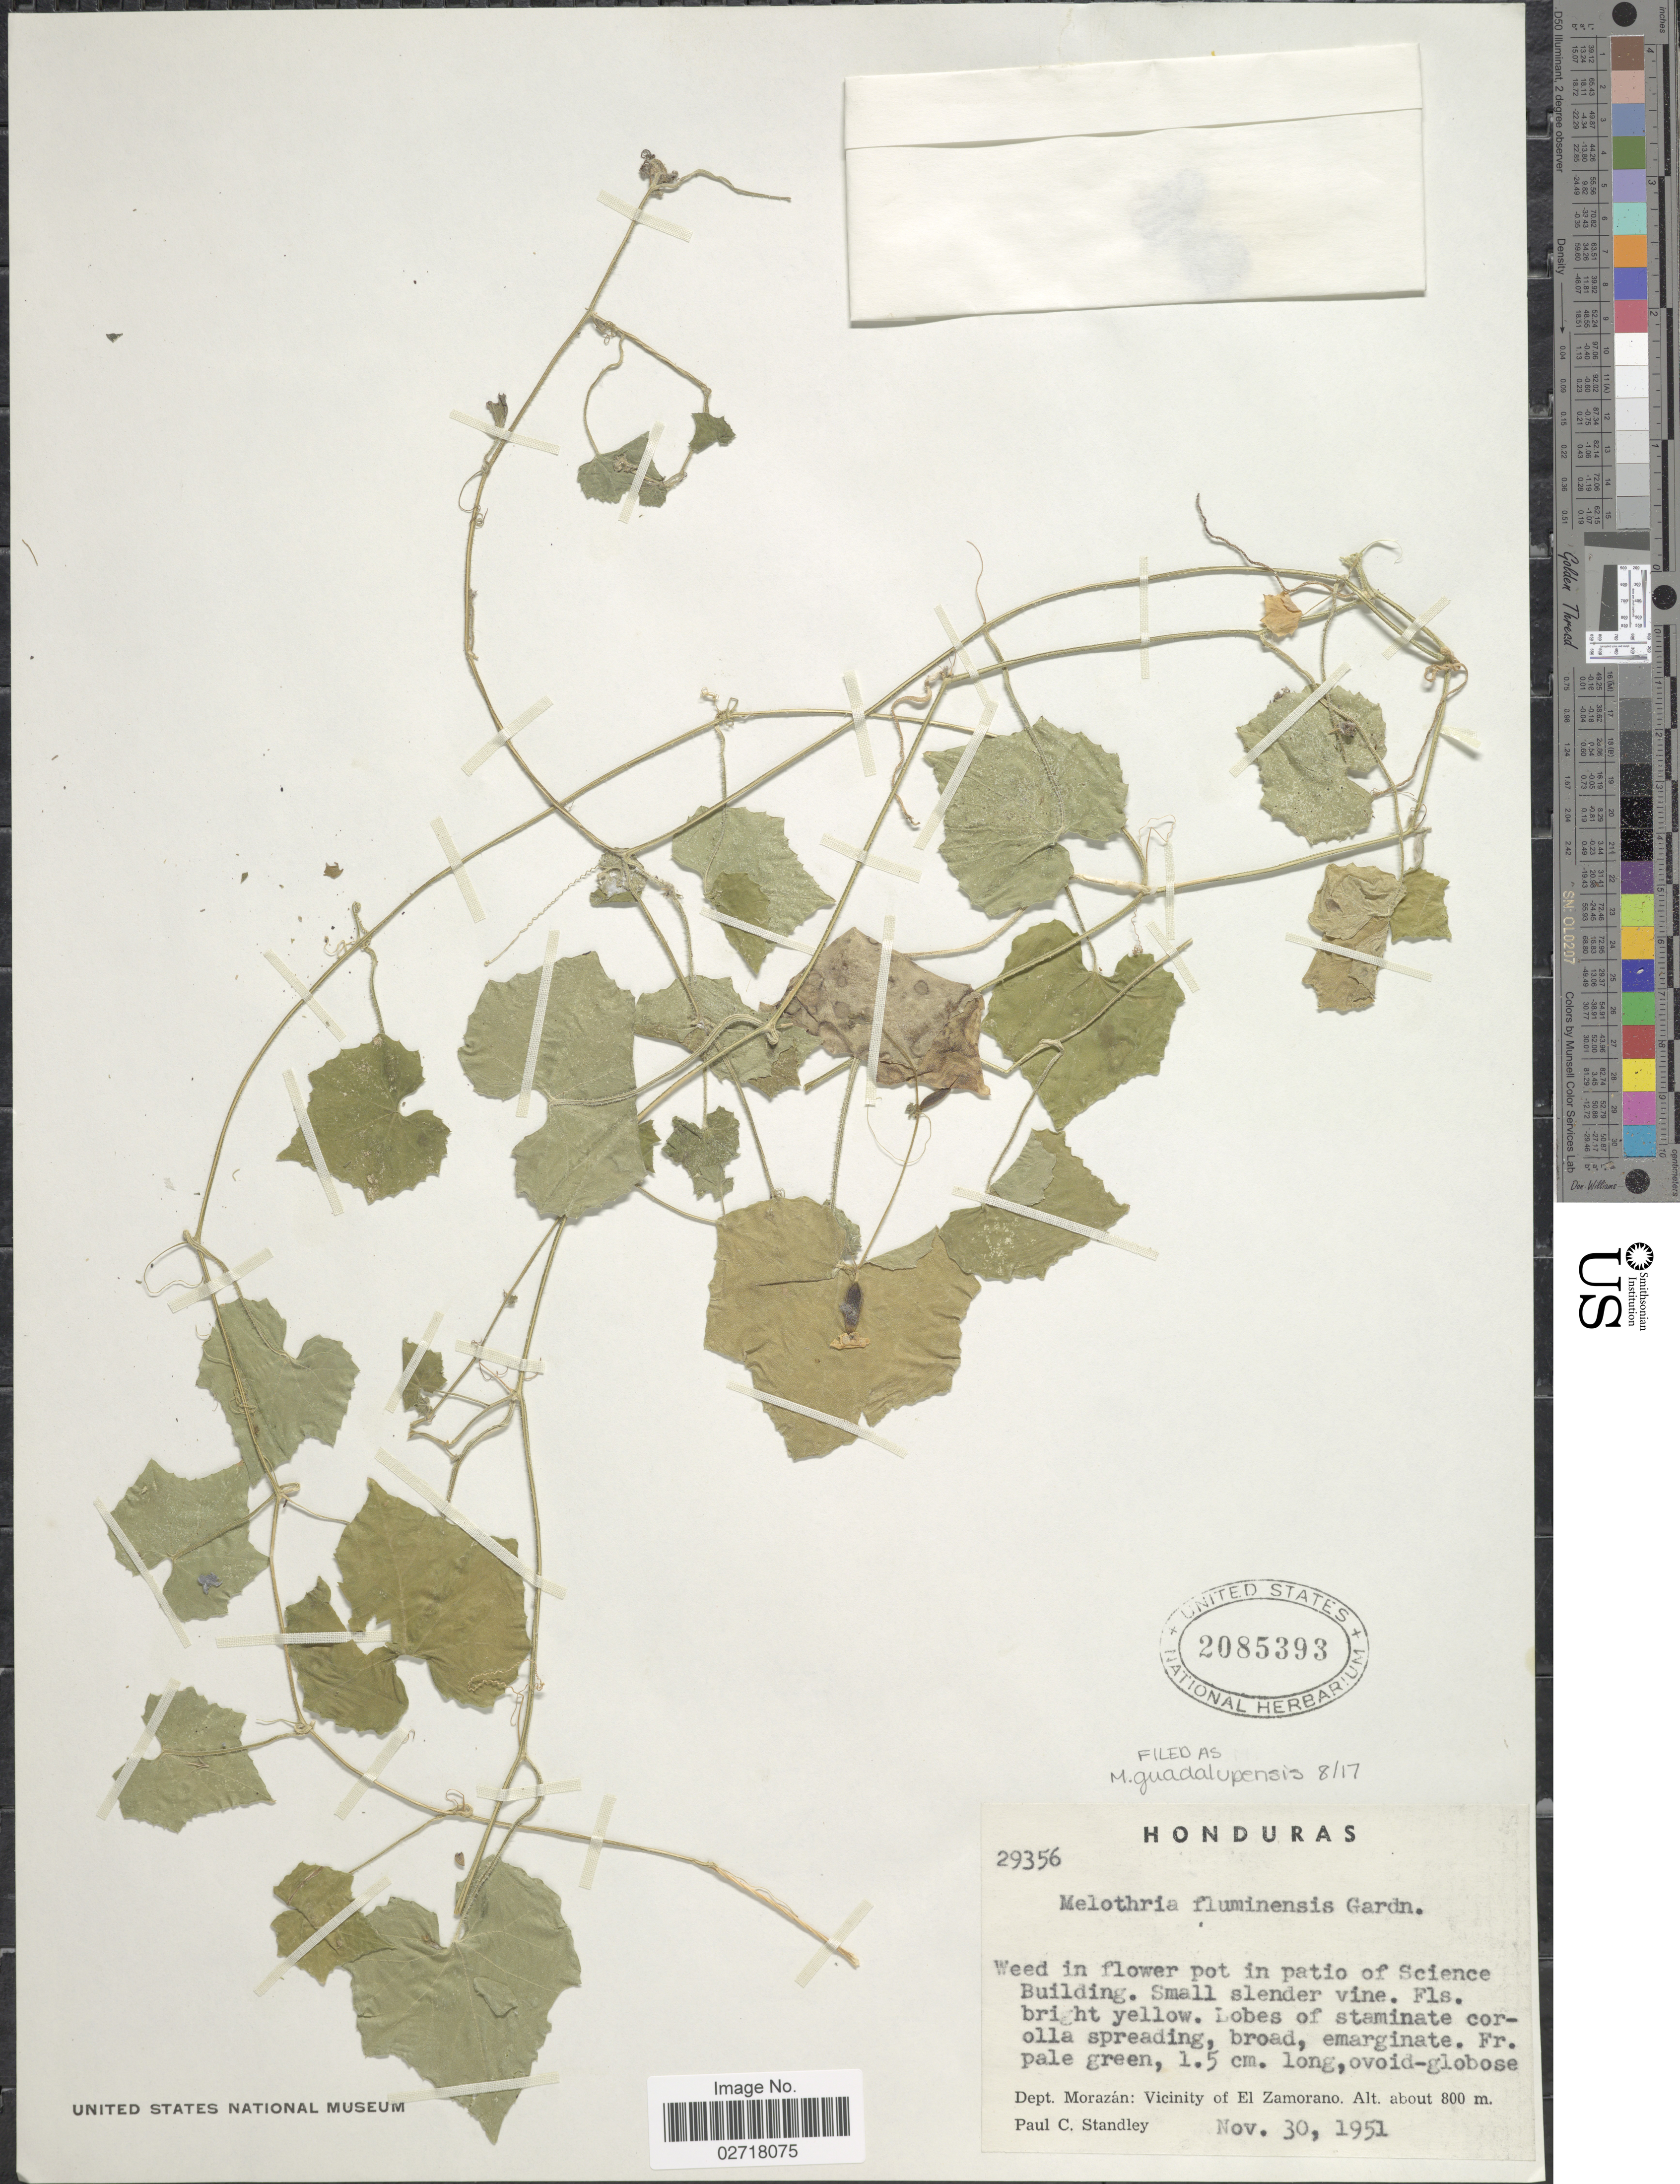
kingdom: Plantae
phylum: Tracheophyta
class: Magnoliopsida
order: Cucurbitales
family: Cucurbitaceae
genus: Melothria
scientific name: Melothria pendula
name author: L.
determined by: U.S. National Herbarium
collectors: P. C. Standley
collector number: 29356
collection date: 1951-11-30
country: Honduras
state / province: Fco. Morazán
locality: Dept. Morazan: Vicinity of El Zamorano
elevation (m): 800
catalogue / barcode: US 2085393